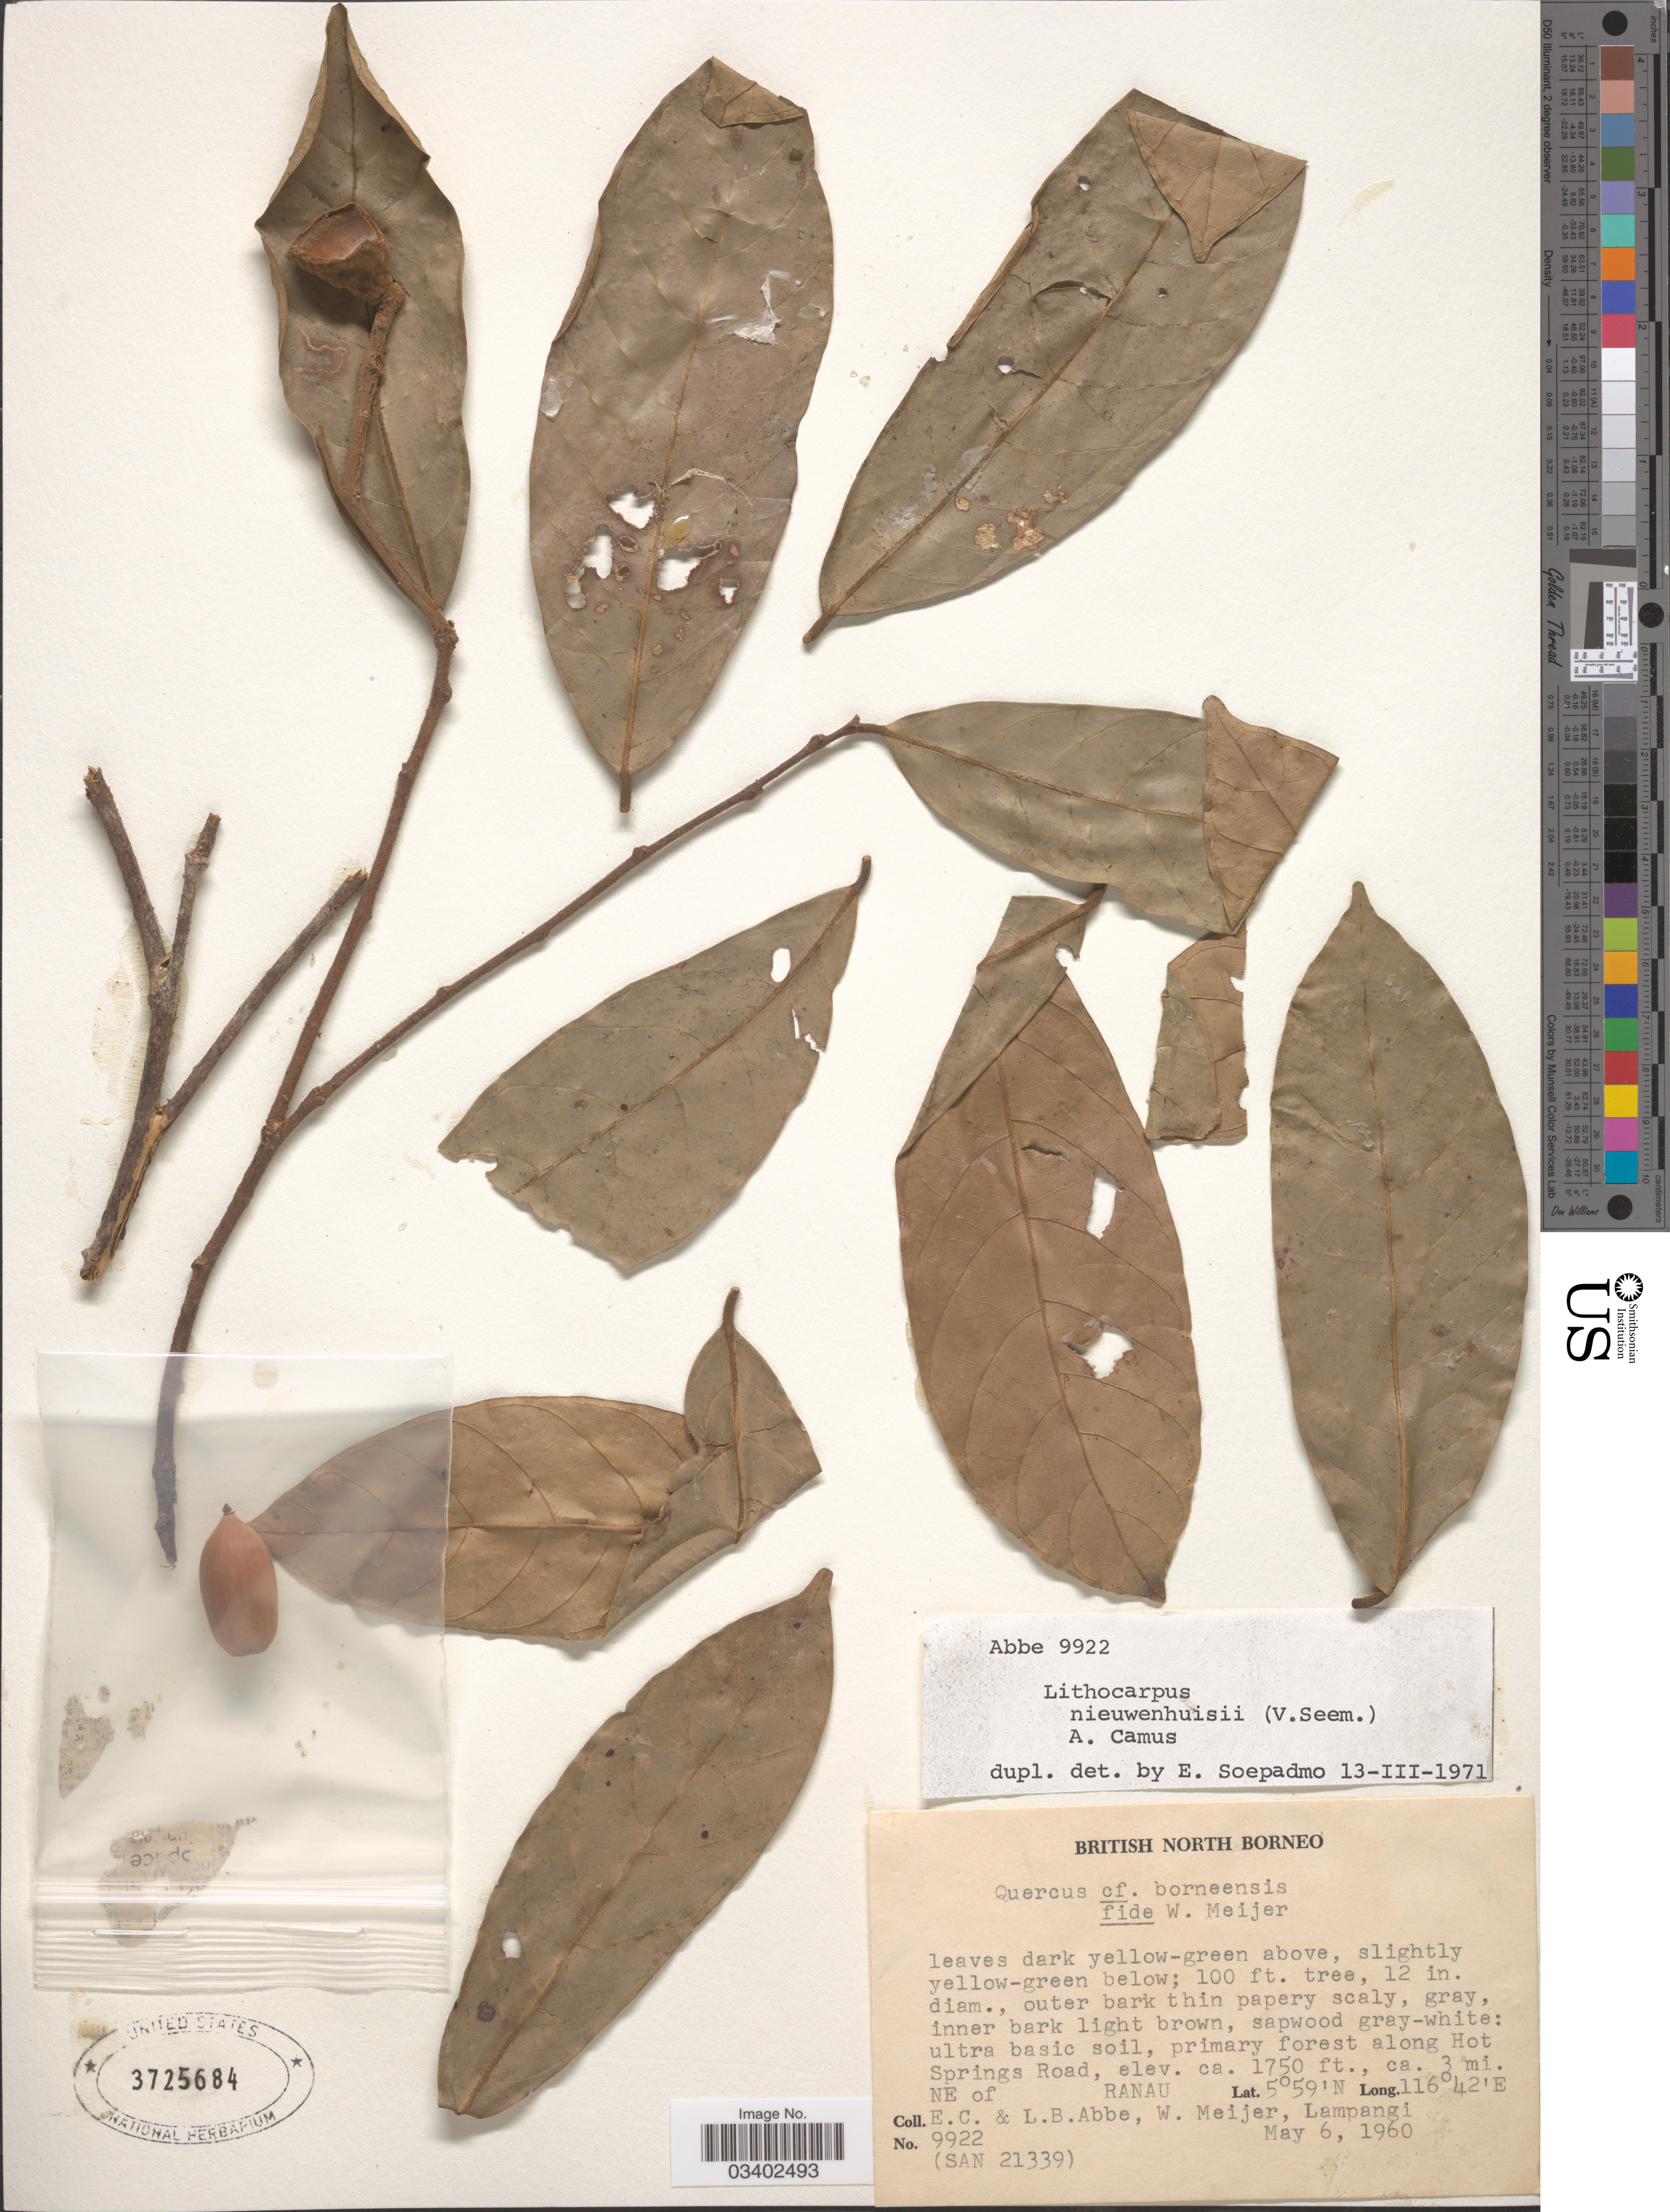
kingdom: Plantae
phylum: Tracheophyta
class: Magnoliopsida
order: Fagales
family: Fagaceae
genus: Lithocarpus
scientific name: Lithocarpus nieuwenhuisii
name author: (Seem.) A. Camus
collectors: E. C. Abbe, L. B. Abbe, W. Meijer & Lampangi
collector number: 9922 (SAN21339)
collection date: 1960-05-06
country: Malaysia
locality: British North Borneo. Primary forest along Hot Springs Road, ca. 3 mi. NE of Ranau.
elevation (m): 533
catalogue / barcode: US 3725684